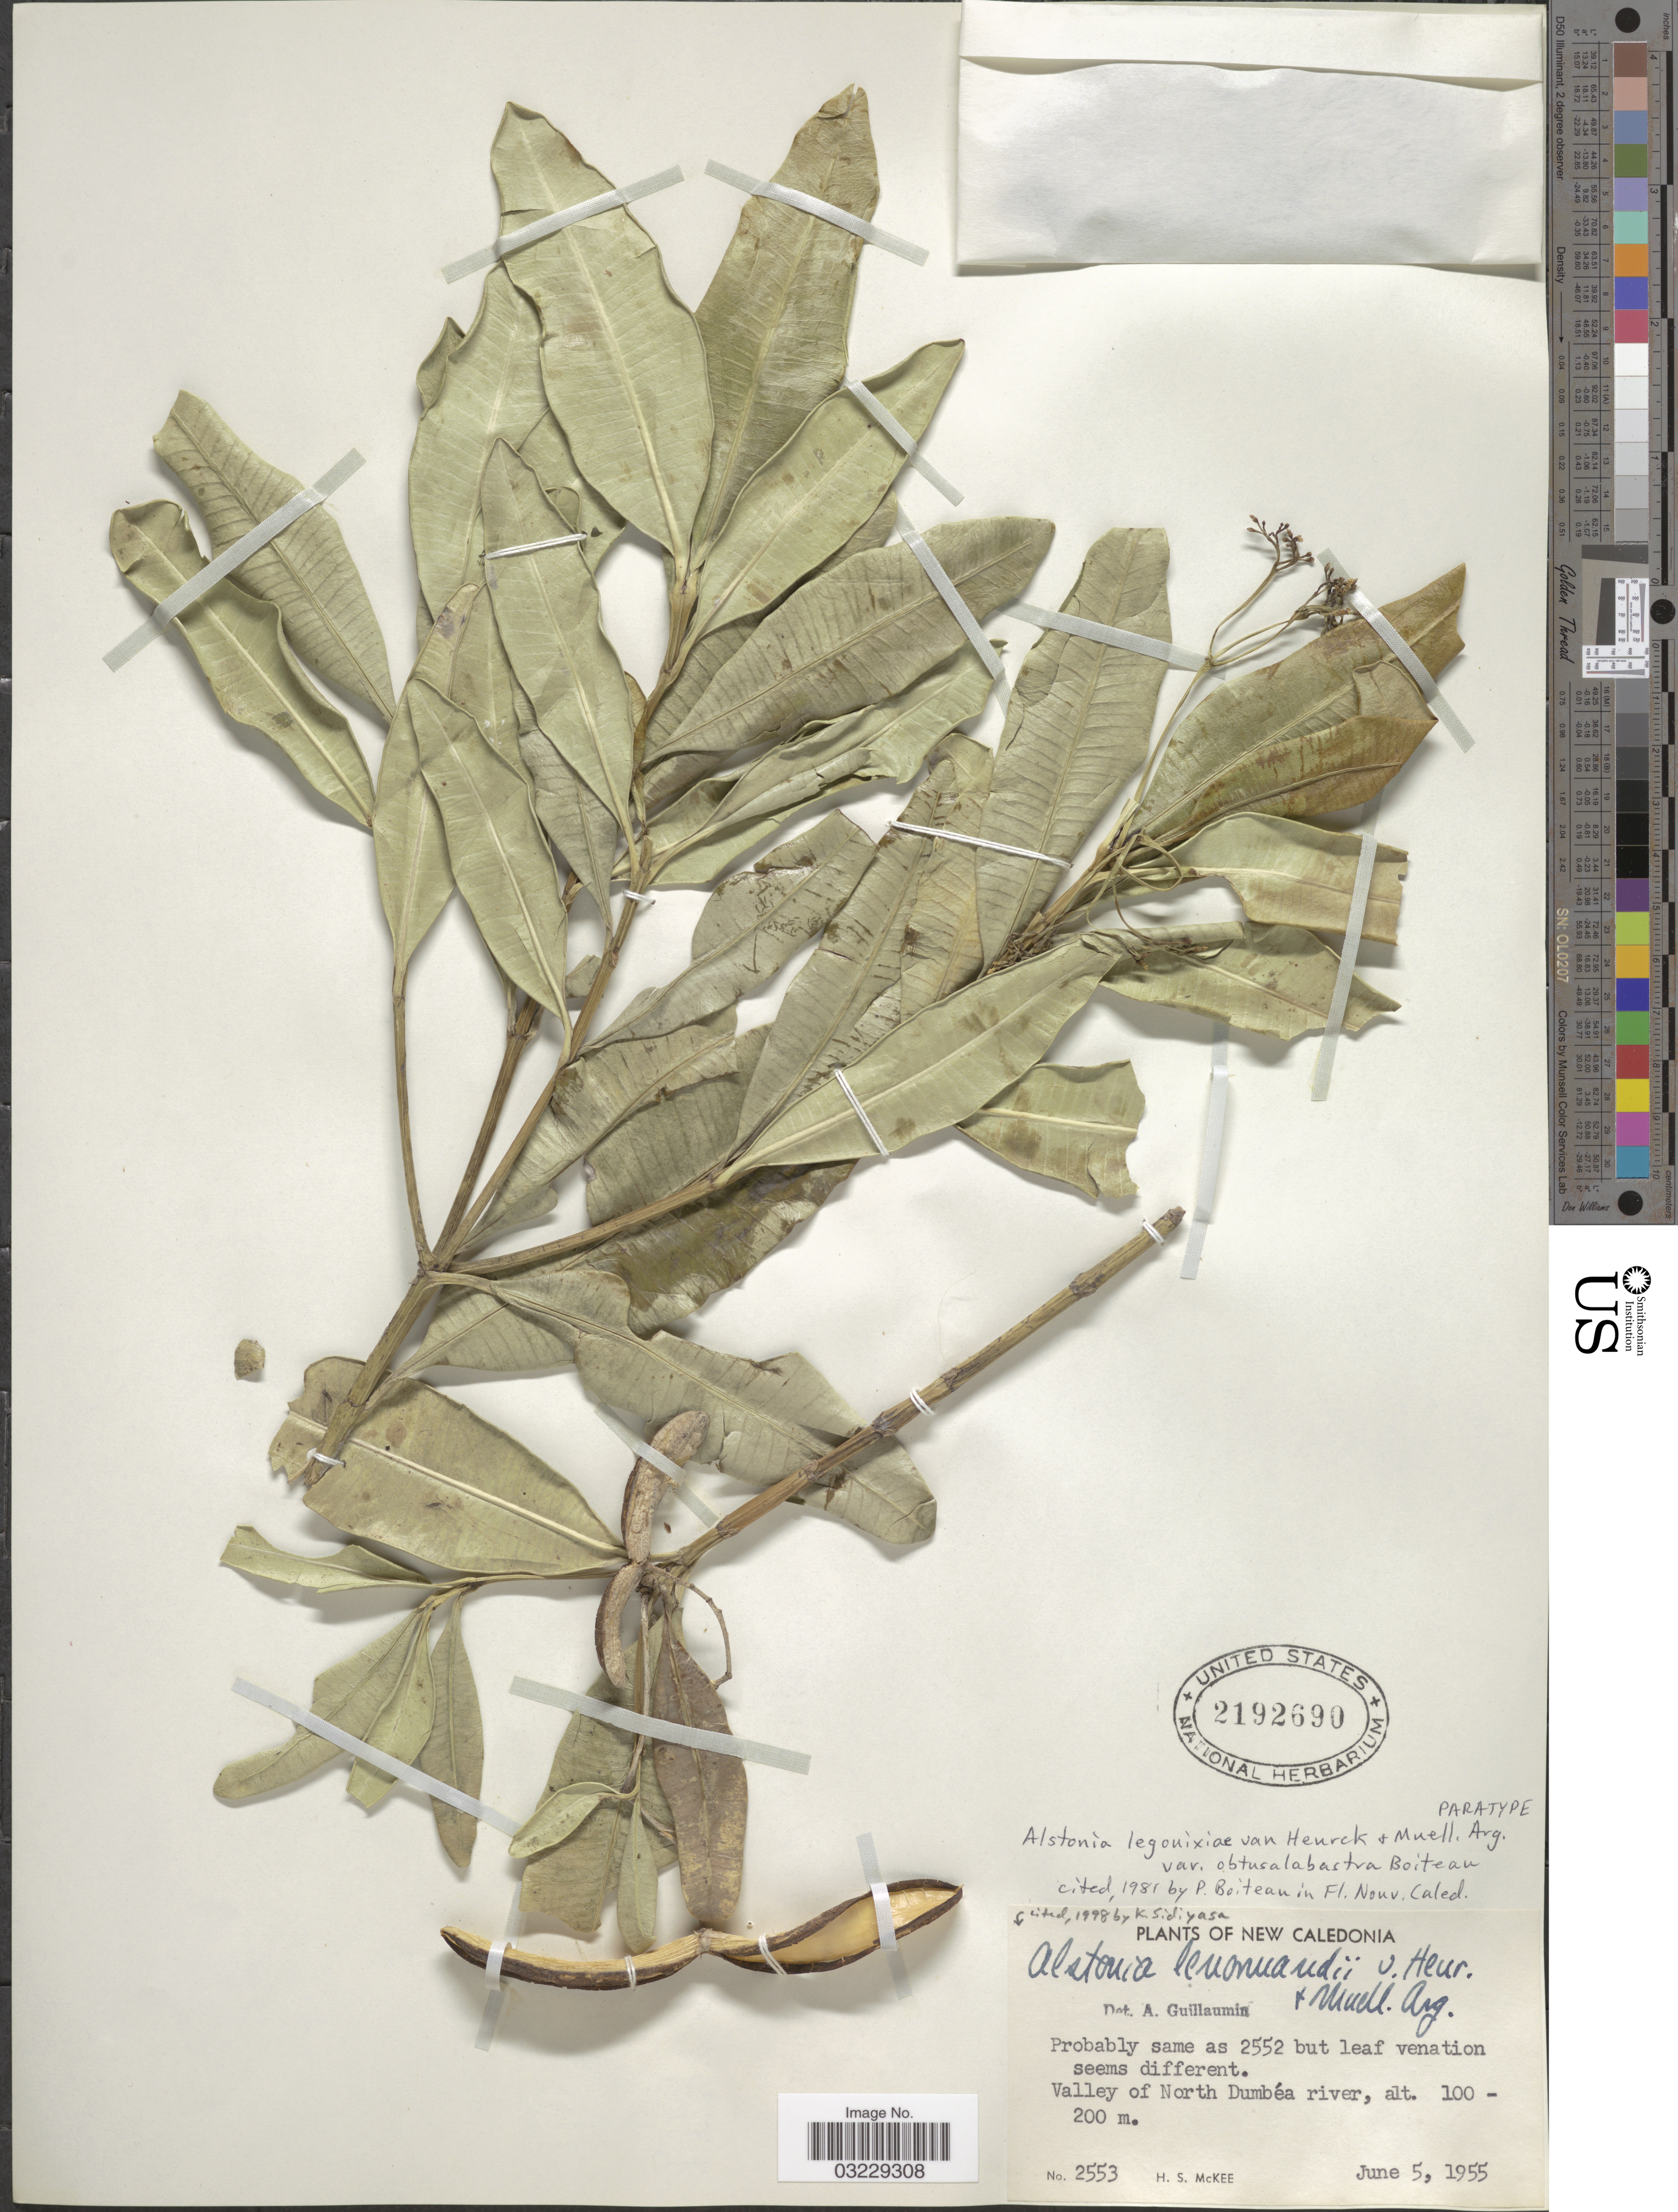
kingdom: Plantae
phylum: Tracheophyta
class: Magnoliopsida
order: Gentianales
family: Apocynaceae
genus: Alstonia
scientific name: Alstonia lenormandii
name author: Van Heurck & Müll. Arg.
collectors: H. S. McKee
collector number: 2553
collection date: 1955-06-05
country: New Caledonia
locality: Valley of North Dumbéa river.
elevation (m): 100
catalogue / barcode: US 2192690